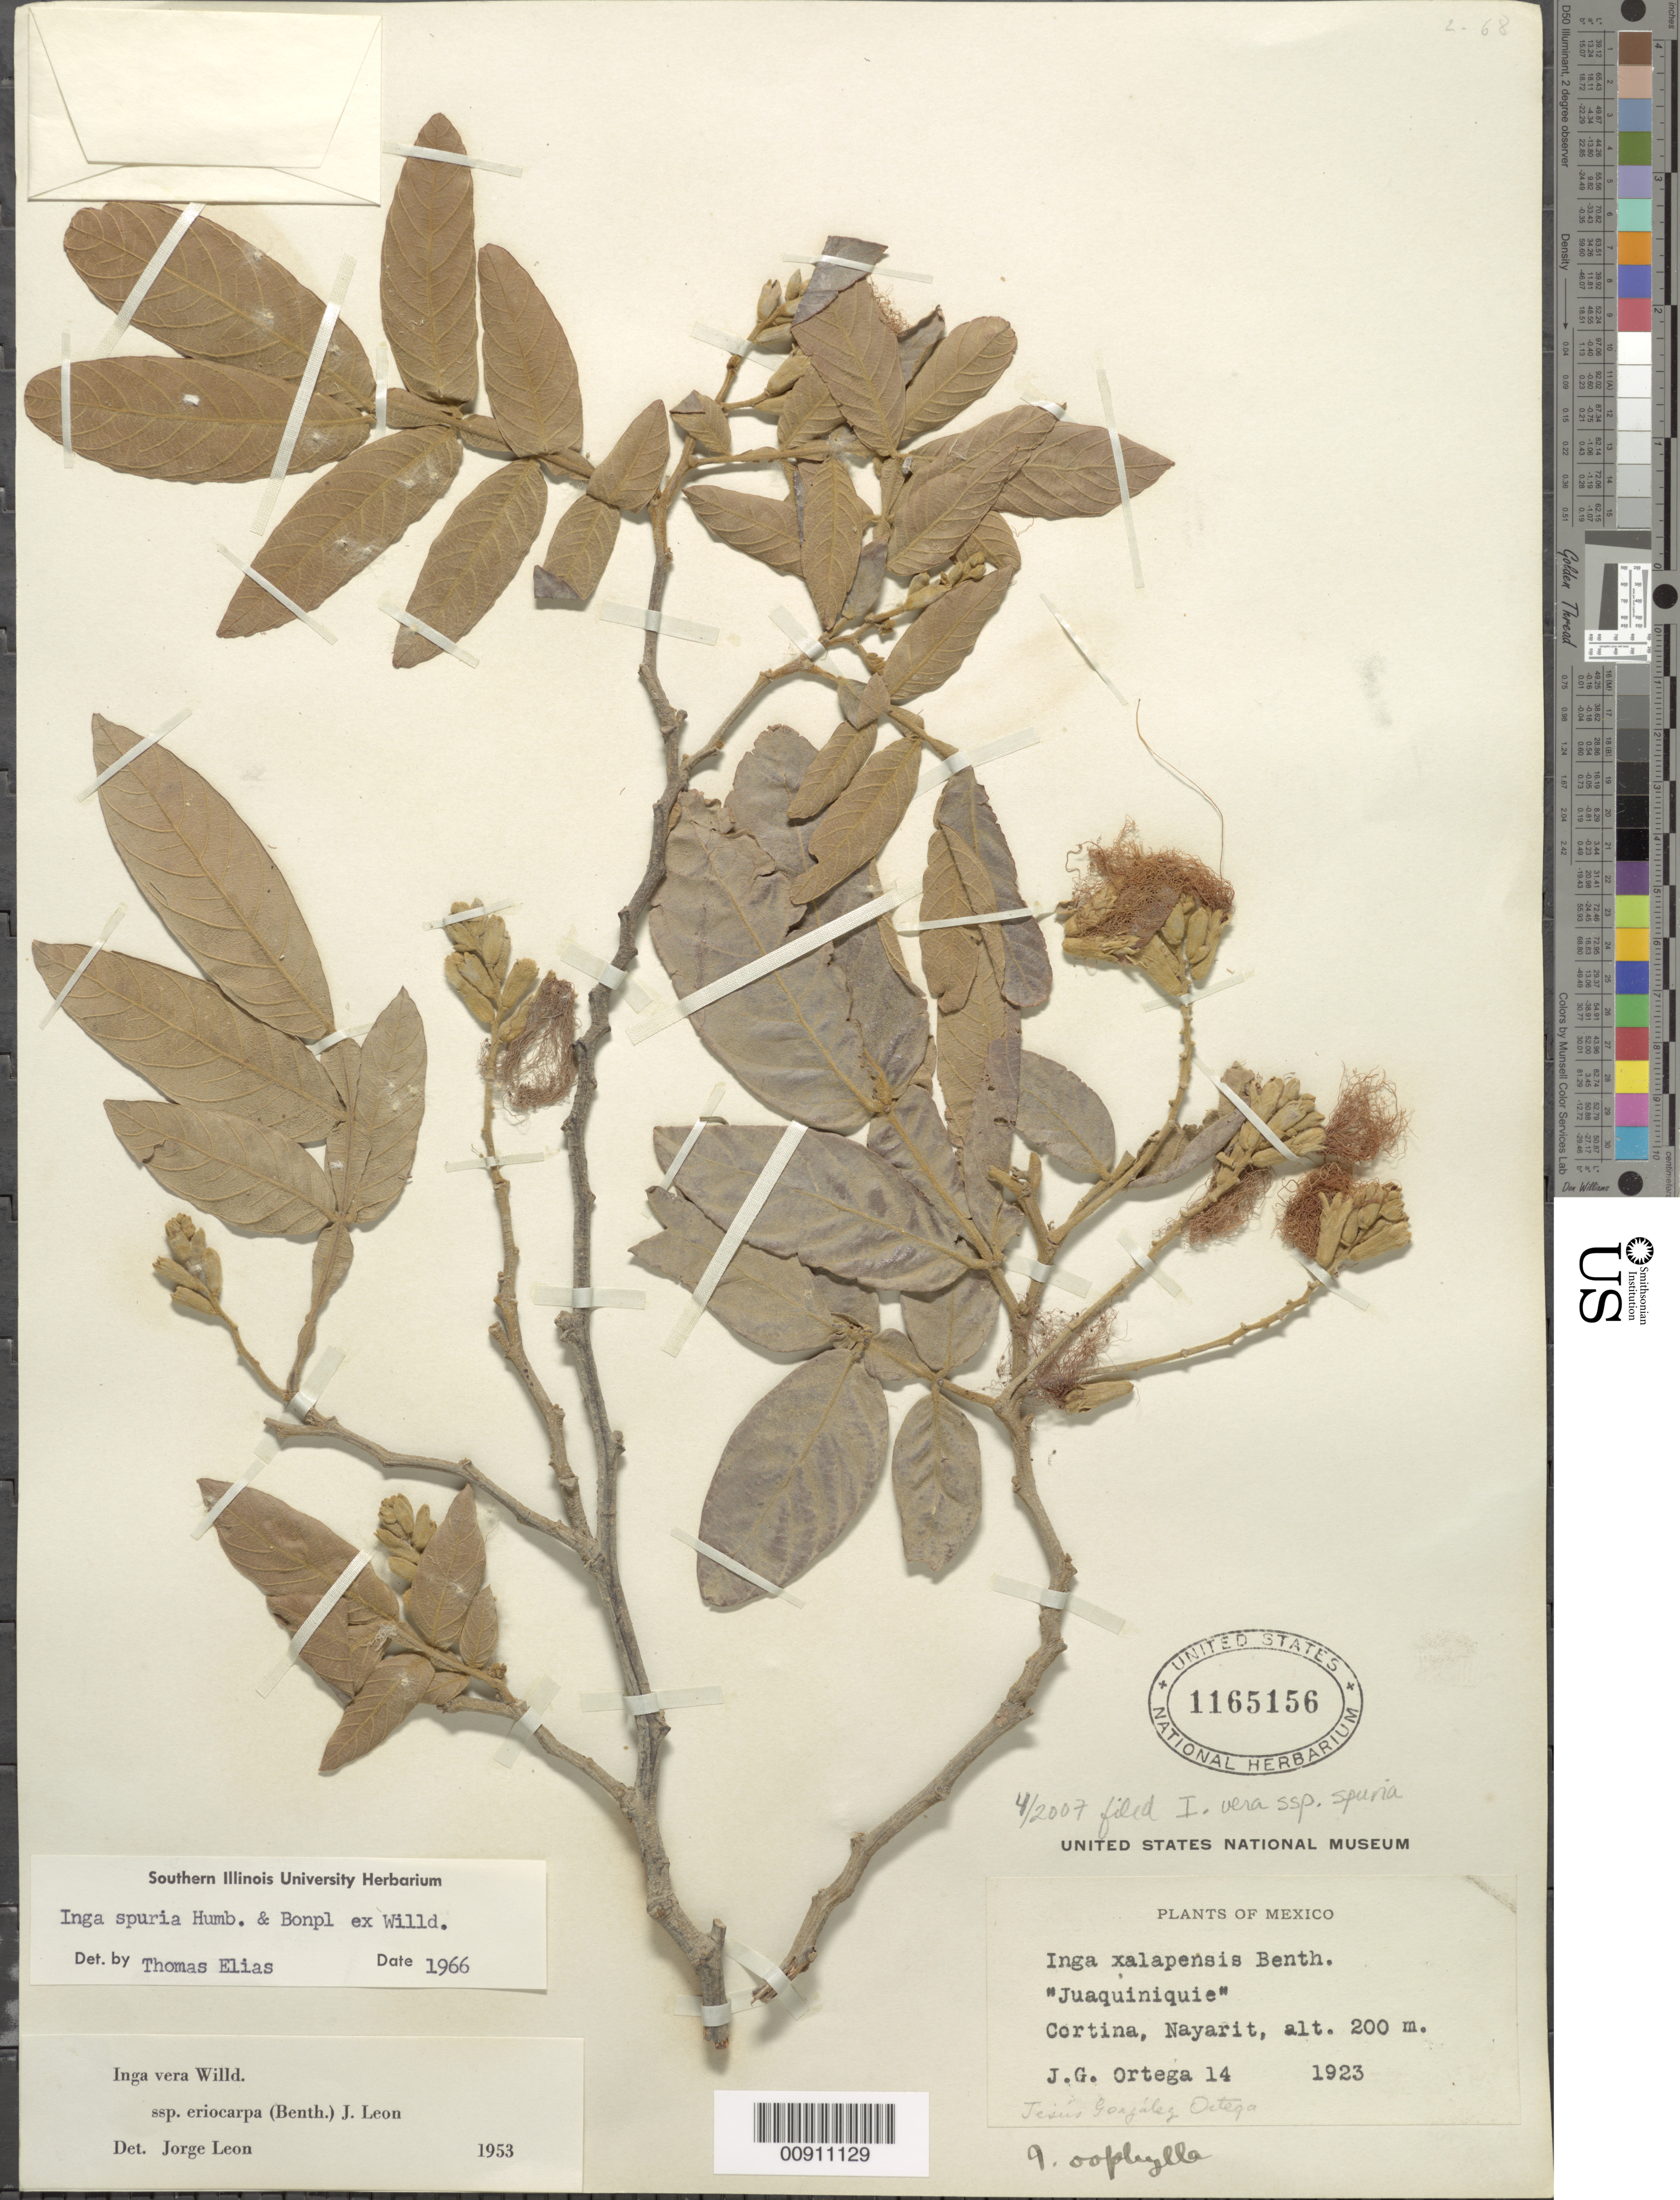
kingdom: Plantae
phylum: Tracheophyta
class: Magnoliopsida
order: Fabales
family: Fabaceae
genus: Inga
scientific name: Inga vera subsp. vera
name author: Willd.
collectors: J. Ortega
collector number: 14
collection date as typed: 1923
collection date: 1923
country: Mexico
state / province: Nayarit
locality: Cortina, Nayarit.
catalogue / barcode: US 1165156